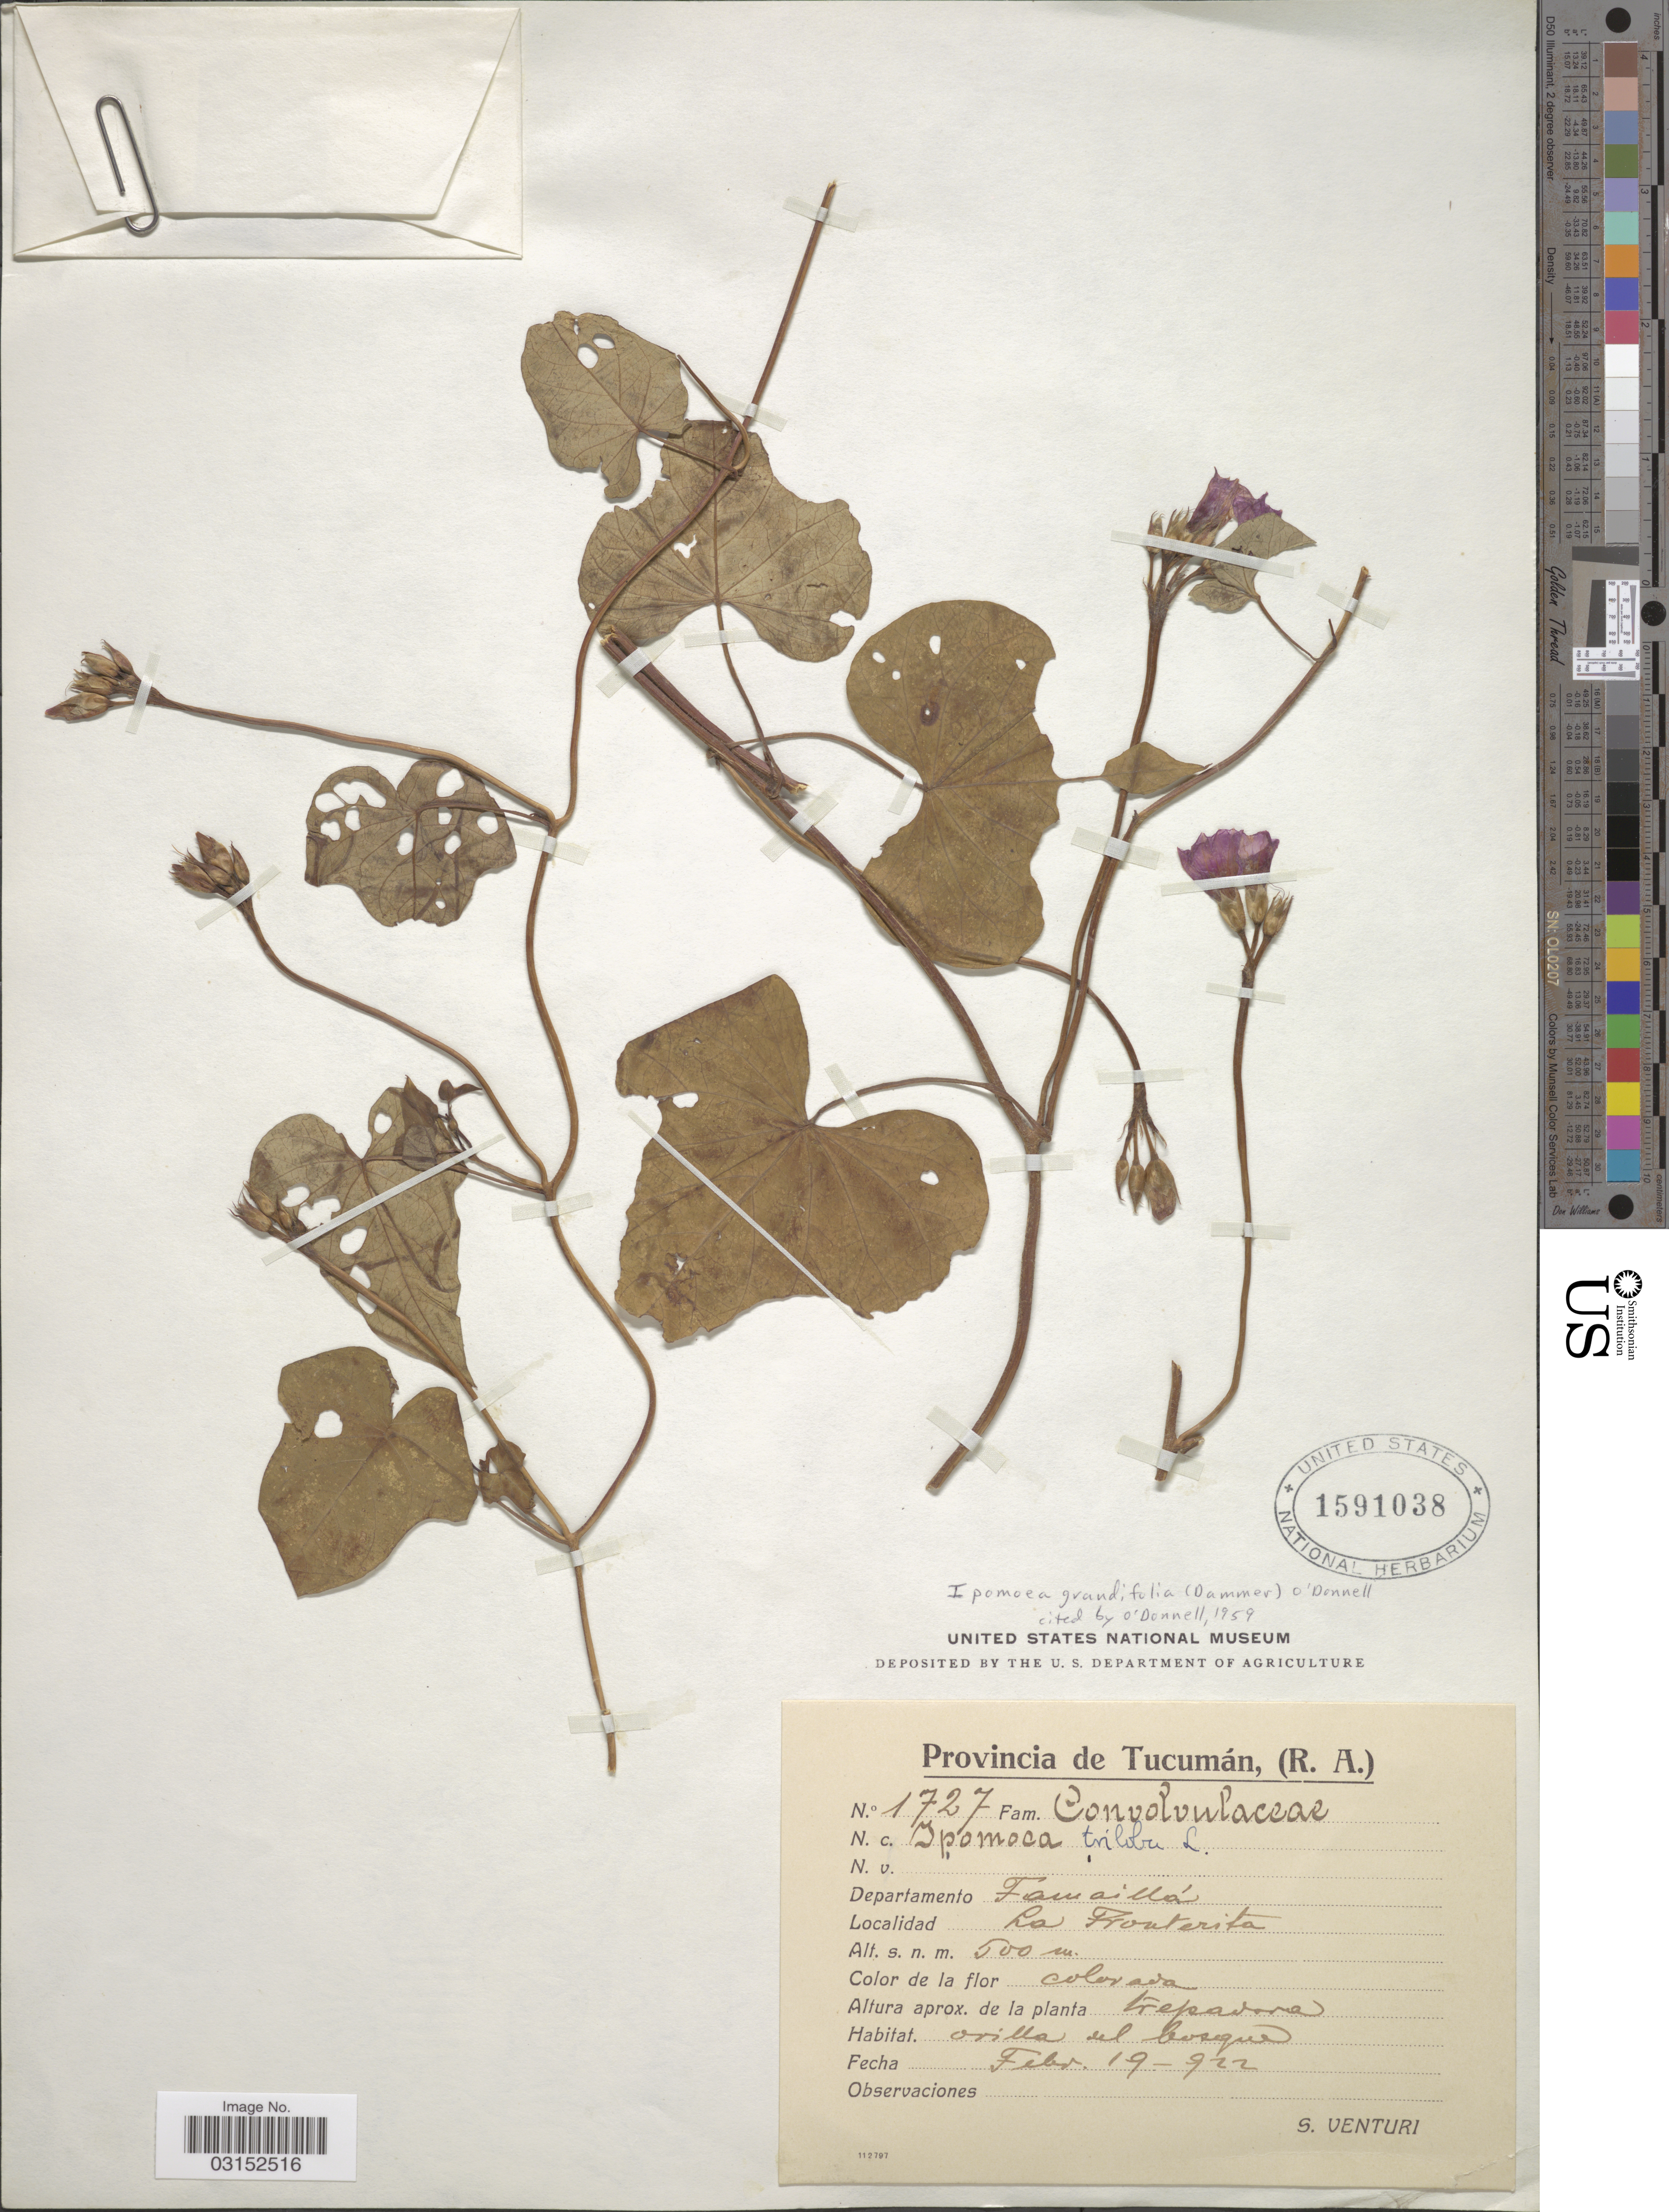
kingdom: Plantae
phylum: Tracheophyta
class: Magnoliopsida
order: Solanales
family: Convolvulaceae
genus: Ipomoea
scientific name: Ipomoea grandifolia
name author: (Dammer) O'Donell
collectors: S. Venturi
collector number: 1727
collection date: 1922-02-19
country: Argentina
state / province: Tucuman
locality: Departamento Famaillá, La Fronterita.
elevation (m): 500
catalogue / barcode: US 1591038